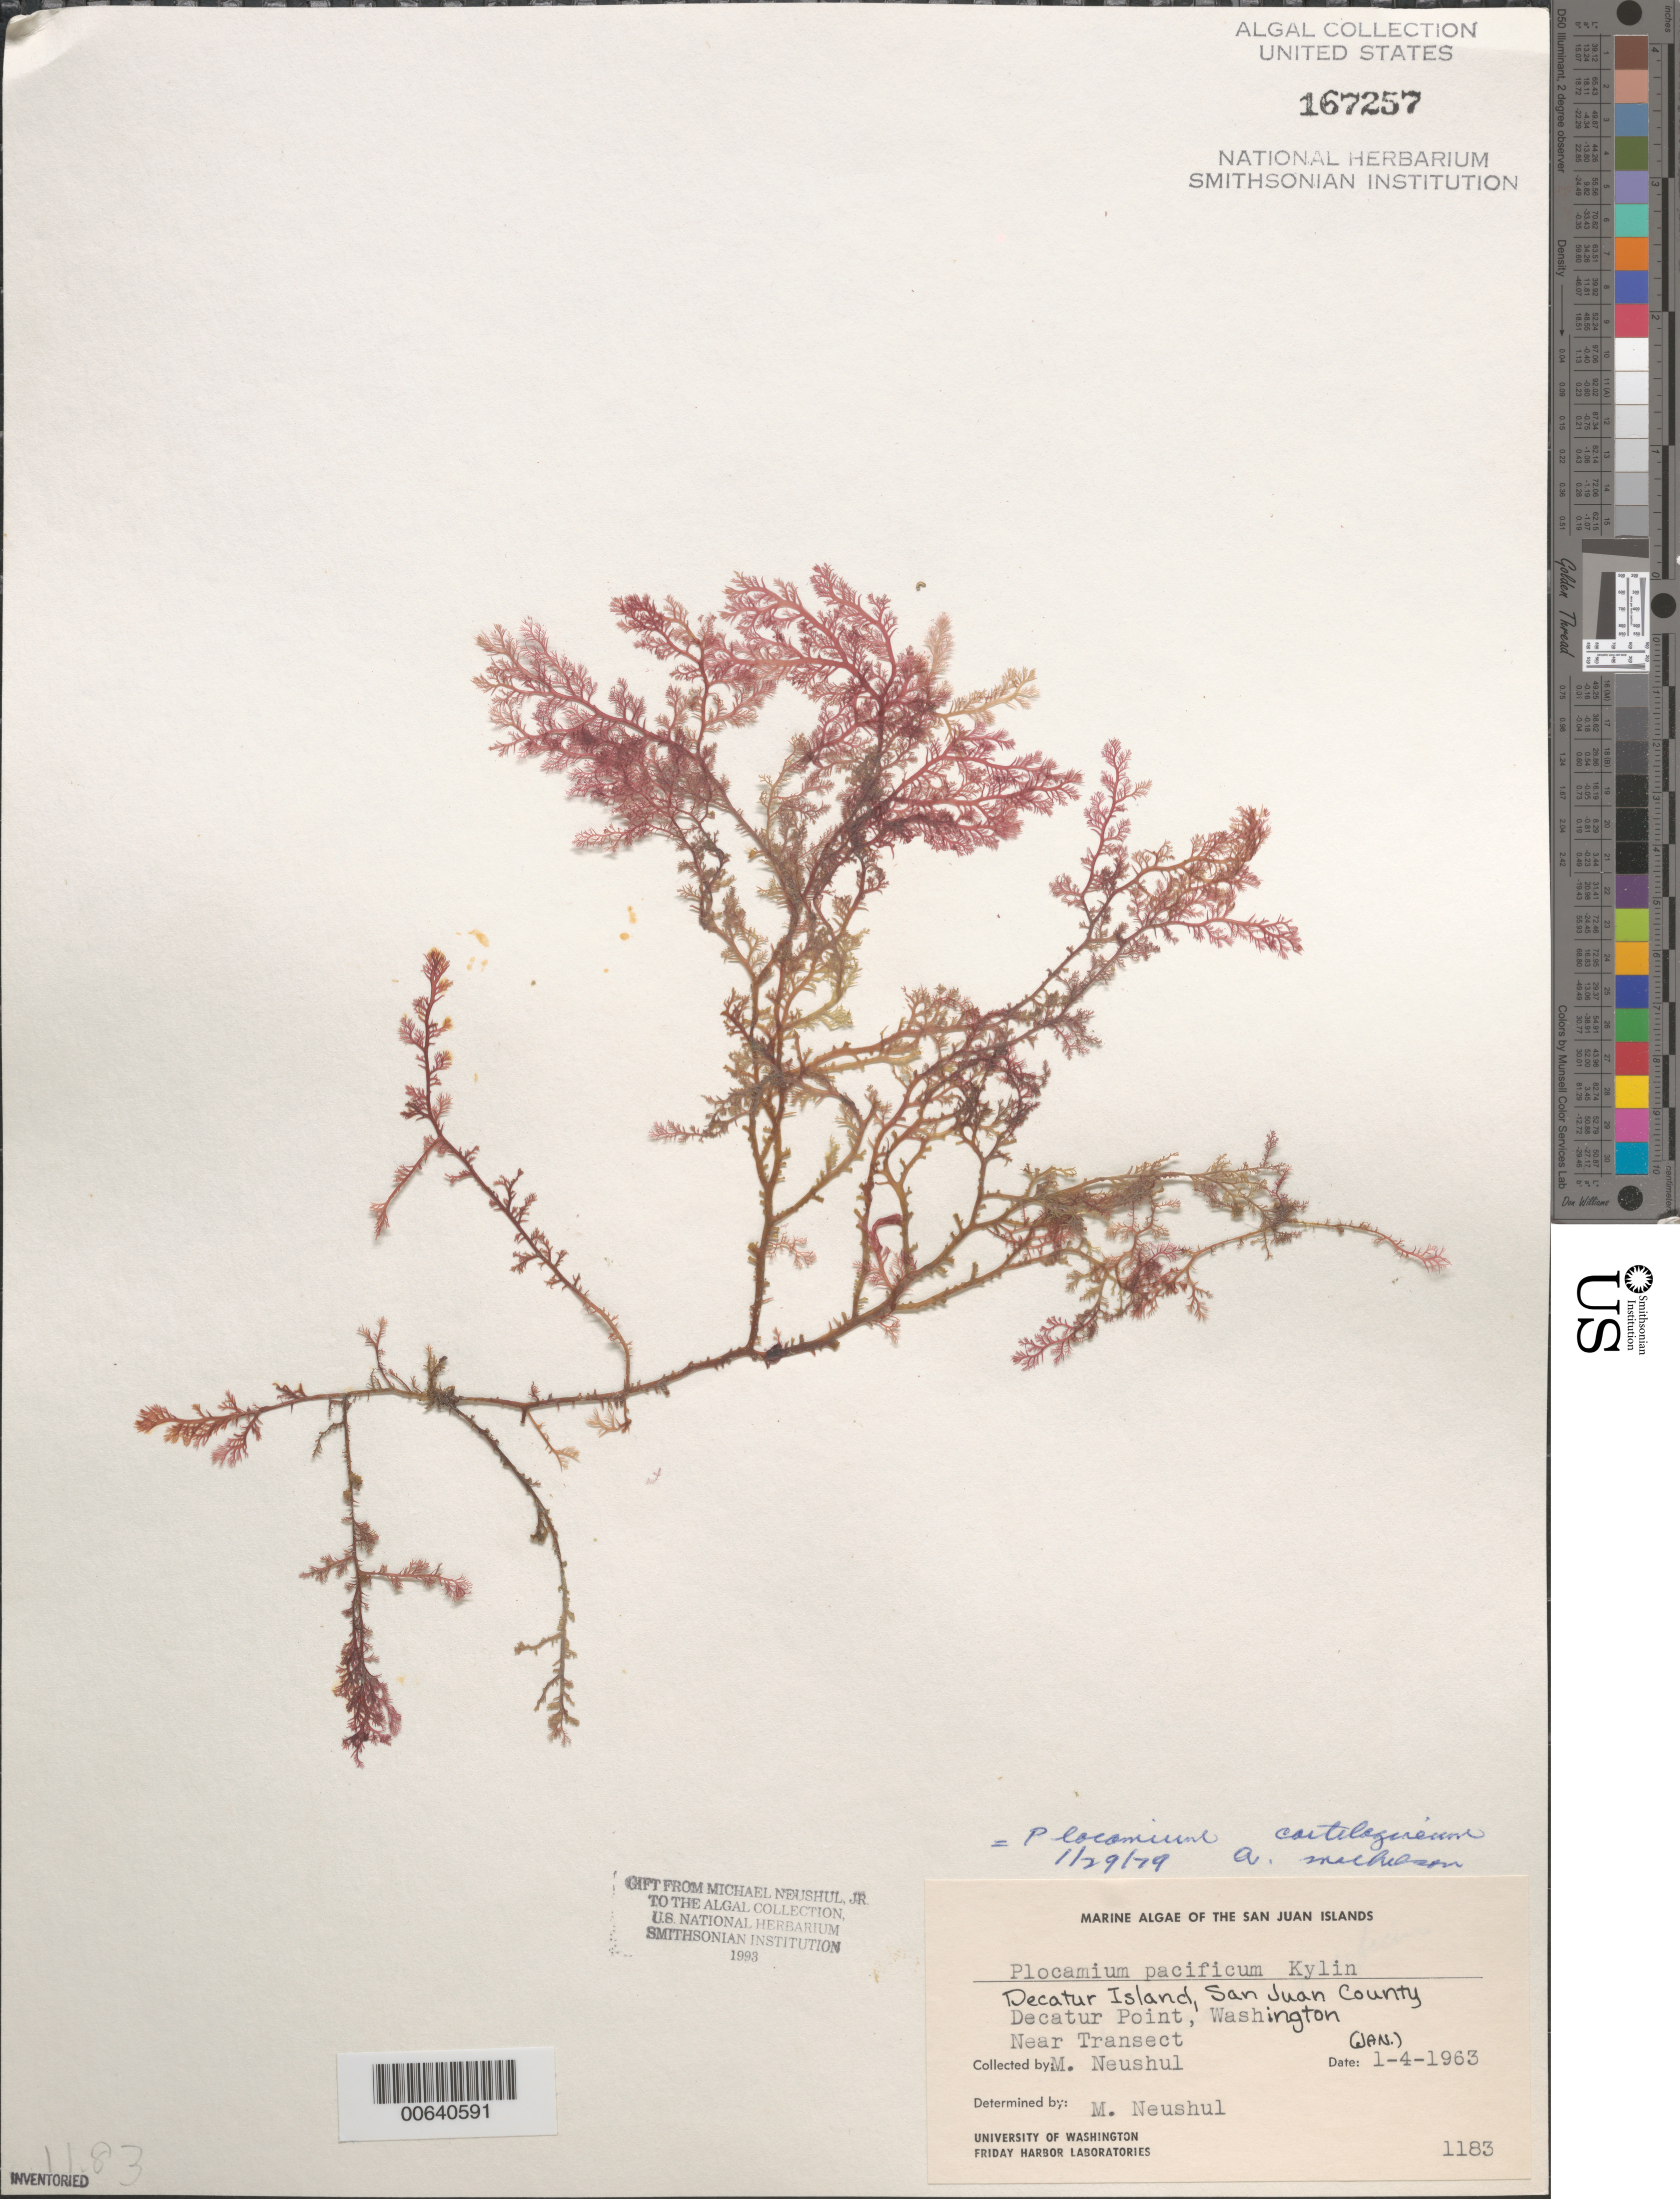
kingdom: Plantae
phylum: Rhodophyta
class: Florideophyceae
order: Plocamiales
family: Plocamiaceae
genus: Plocamium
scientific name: Plocamium cartilagineum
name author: (L.) P.S. Dixon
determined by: Mathieson, A. C.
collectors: M. Neushul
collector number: Neushul 1183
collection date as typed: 04 Jan 1963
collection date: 1963-01-04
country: United States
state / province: Washington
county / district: San Juan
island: Decatur Island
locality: Decatur Point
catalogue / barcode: US 167257